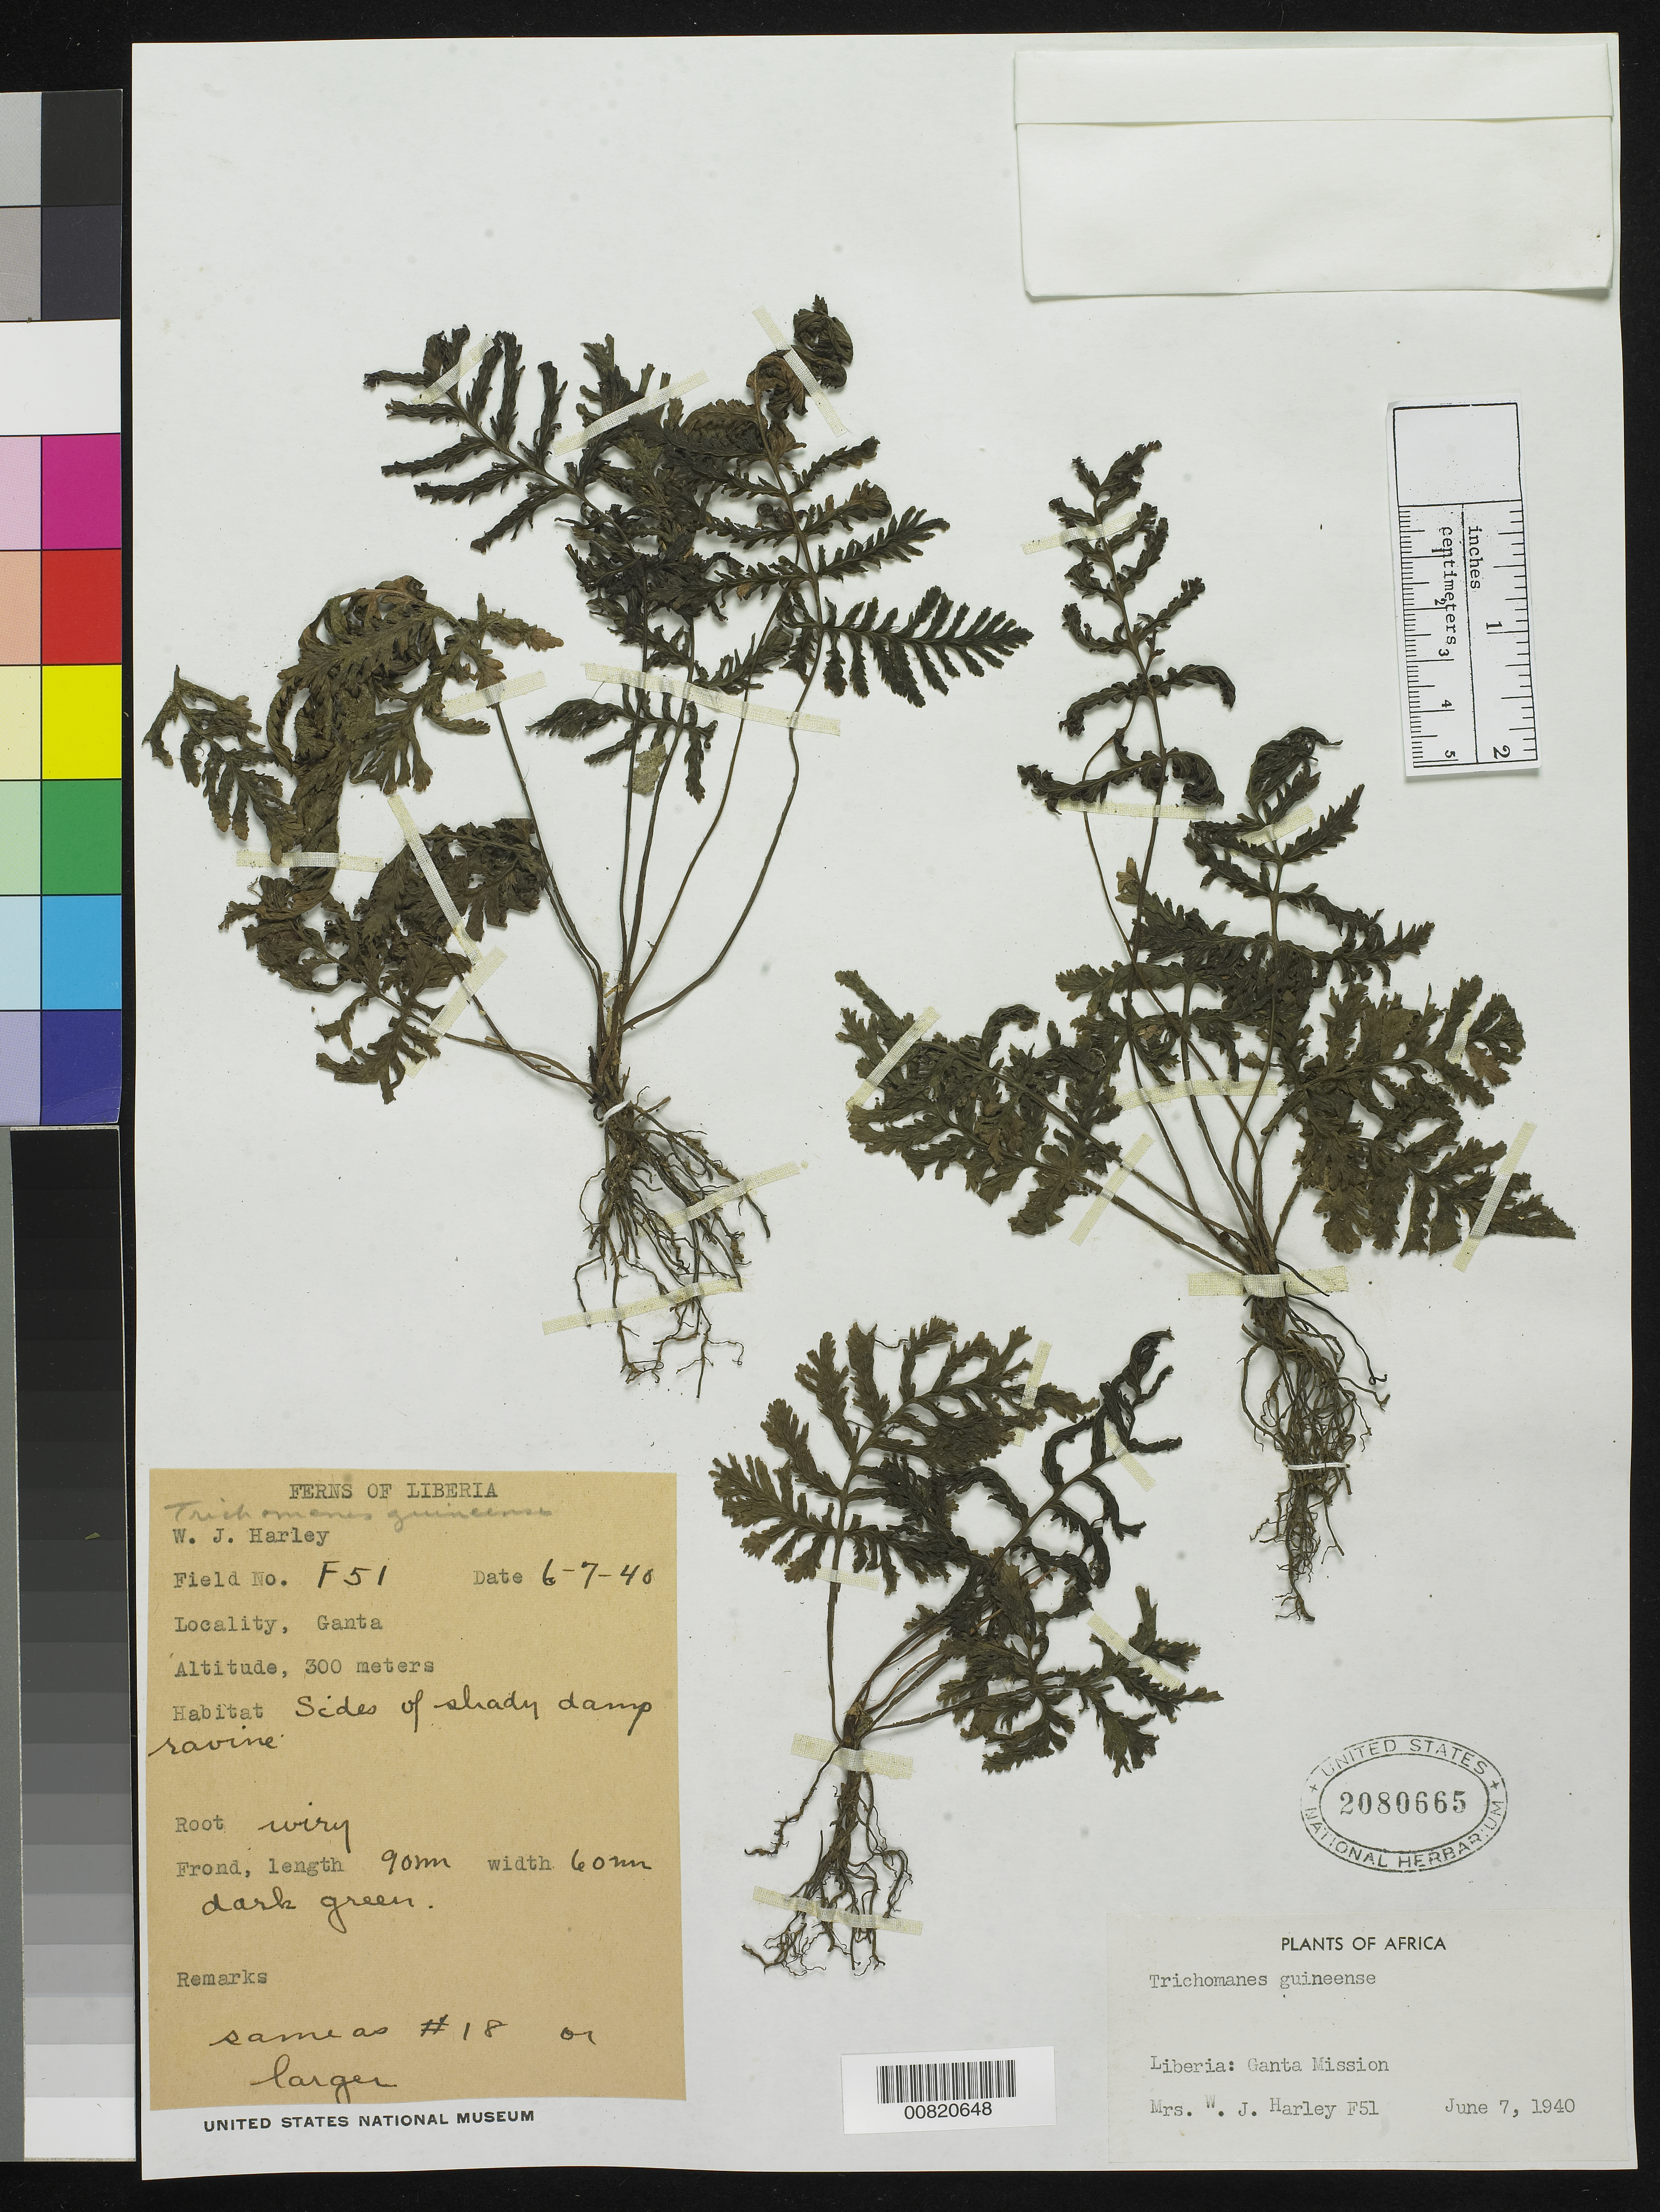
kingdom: Plantae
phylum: Tracheophyta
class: Polypodiopsida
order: Hymenophyllales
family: Hymenophyllaceae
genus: Abrodictyum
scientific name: Abrodictyum guineense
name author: (Afzel. ex Sw.) J.P. Roux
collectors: Harley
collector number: F 51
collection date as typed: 7 Jun 1940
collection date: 1940-06-07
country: Liberia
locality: Ganta Mission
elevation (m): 300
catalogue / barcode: US 2080665